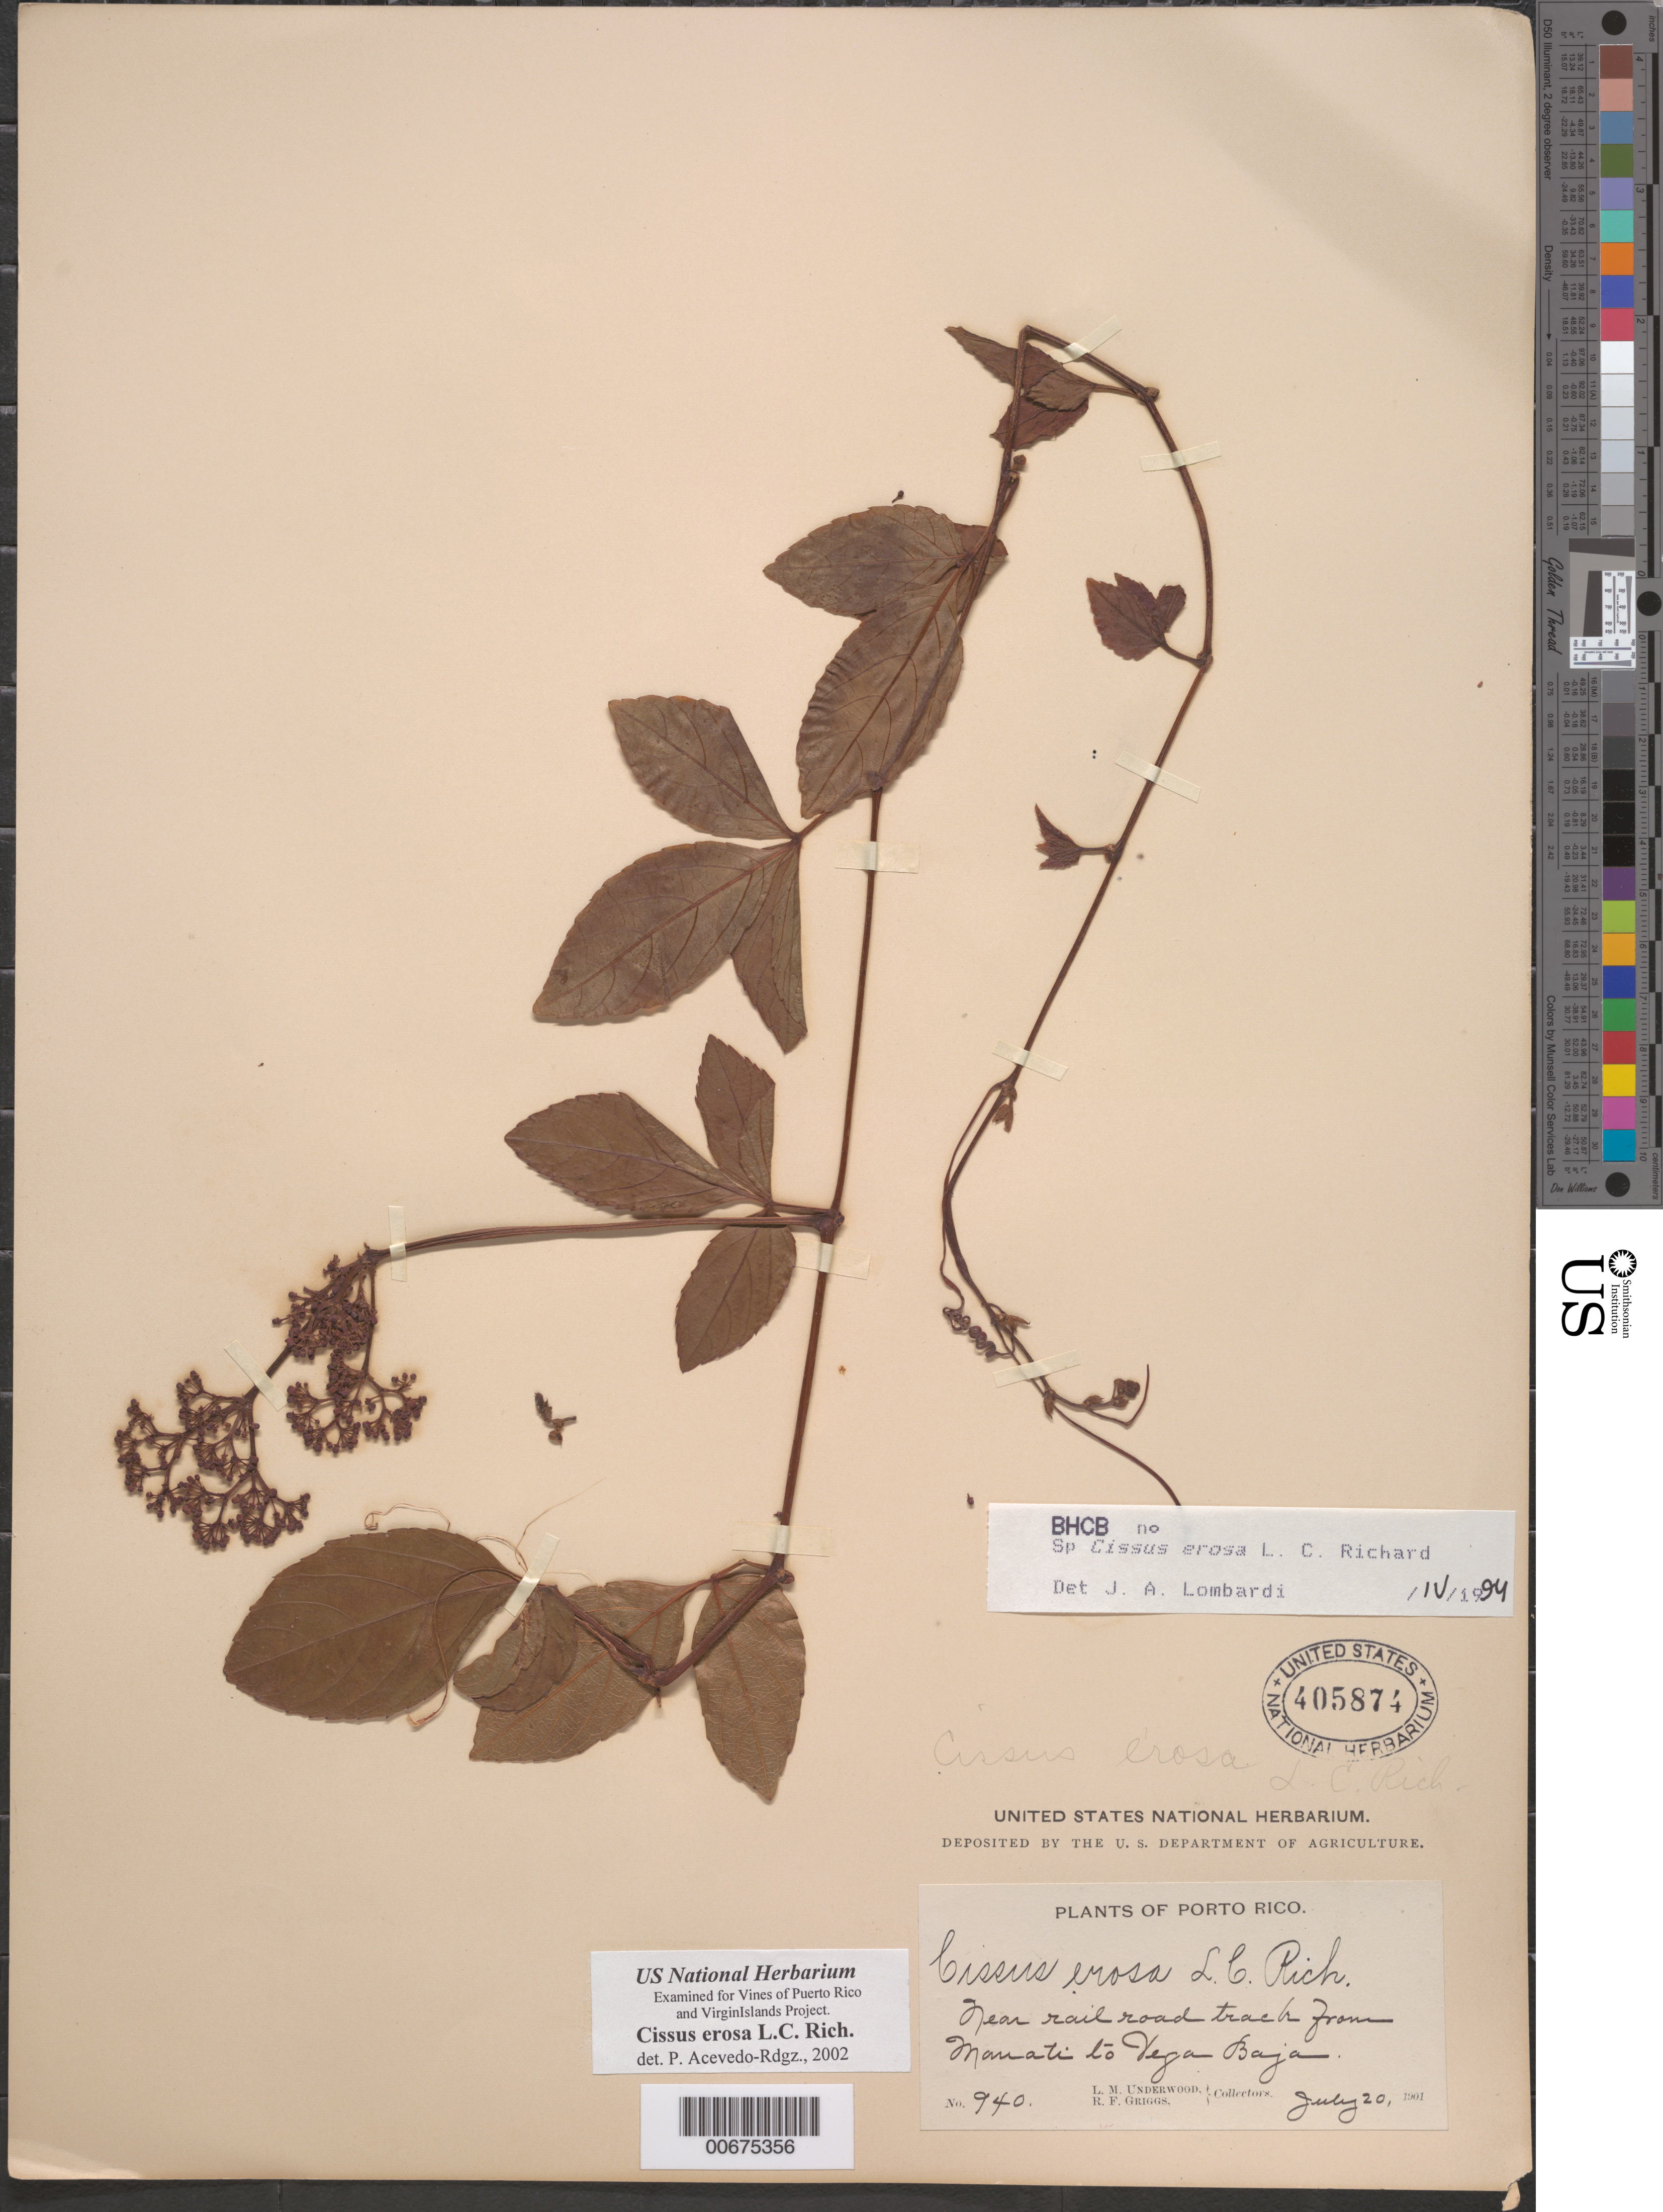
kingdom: Plantae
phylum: Tracheophyta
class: Magnoliopsida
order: Vitales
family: Vitaceae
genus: Cissus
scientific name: Cissus erosa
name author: Rich.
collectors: L. M. Underwood & R. F. Griggs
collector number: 940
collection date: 1901-07-20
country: Puerto Rico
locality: Near railroad track from Manati to Vega Baja.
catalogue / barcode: US 405874